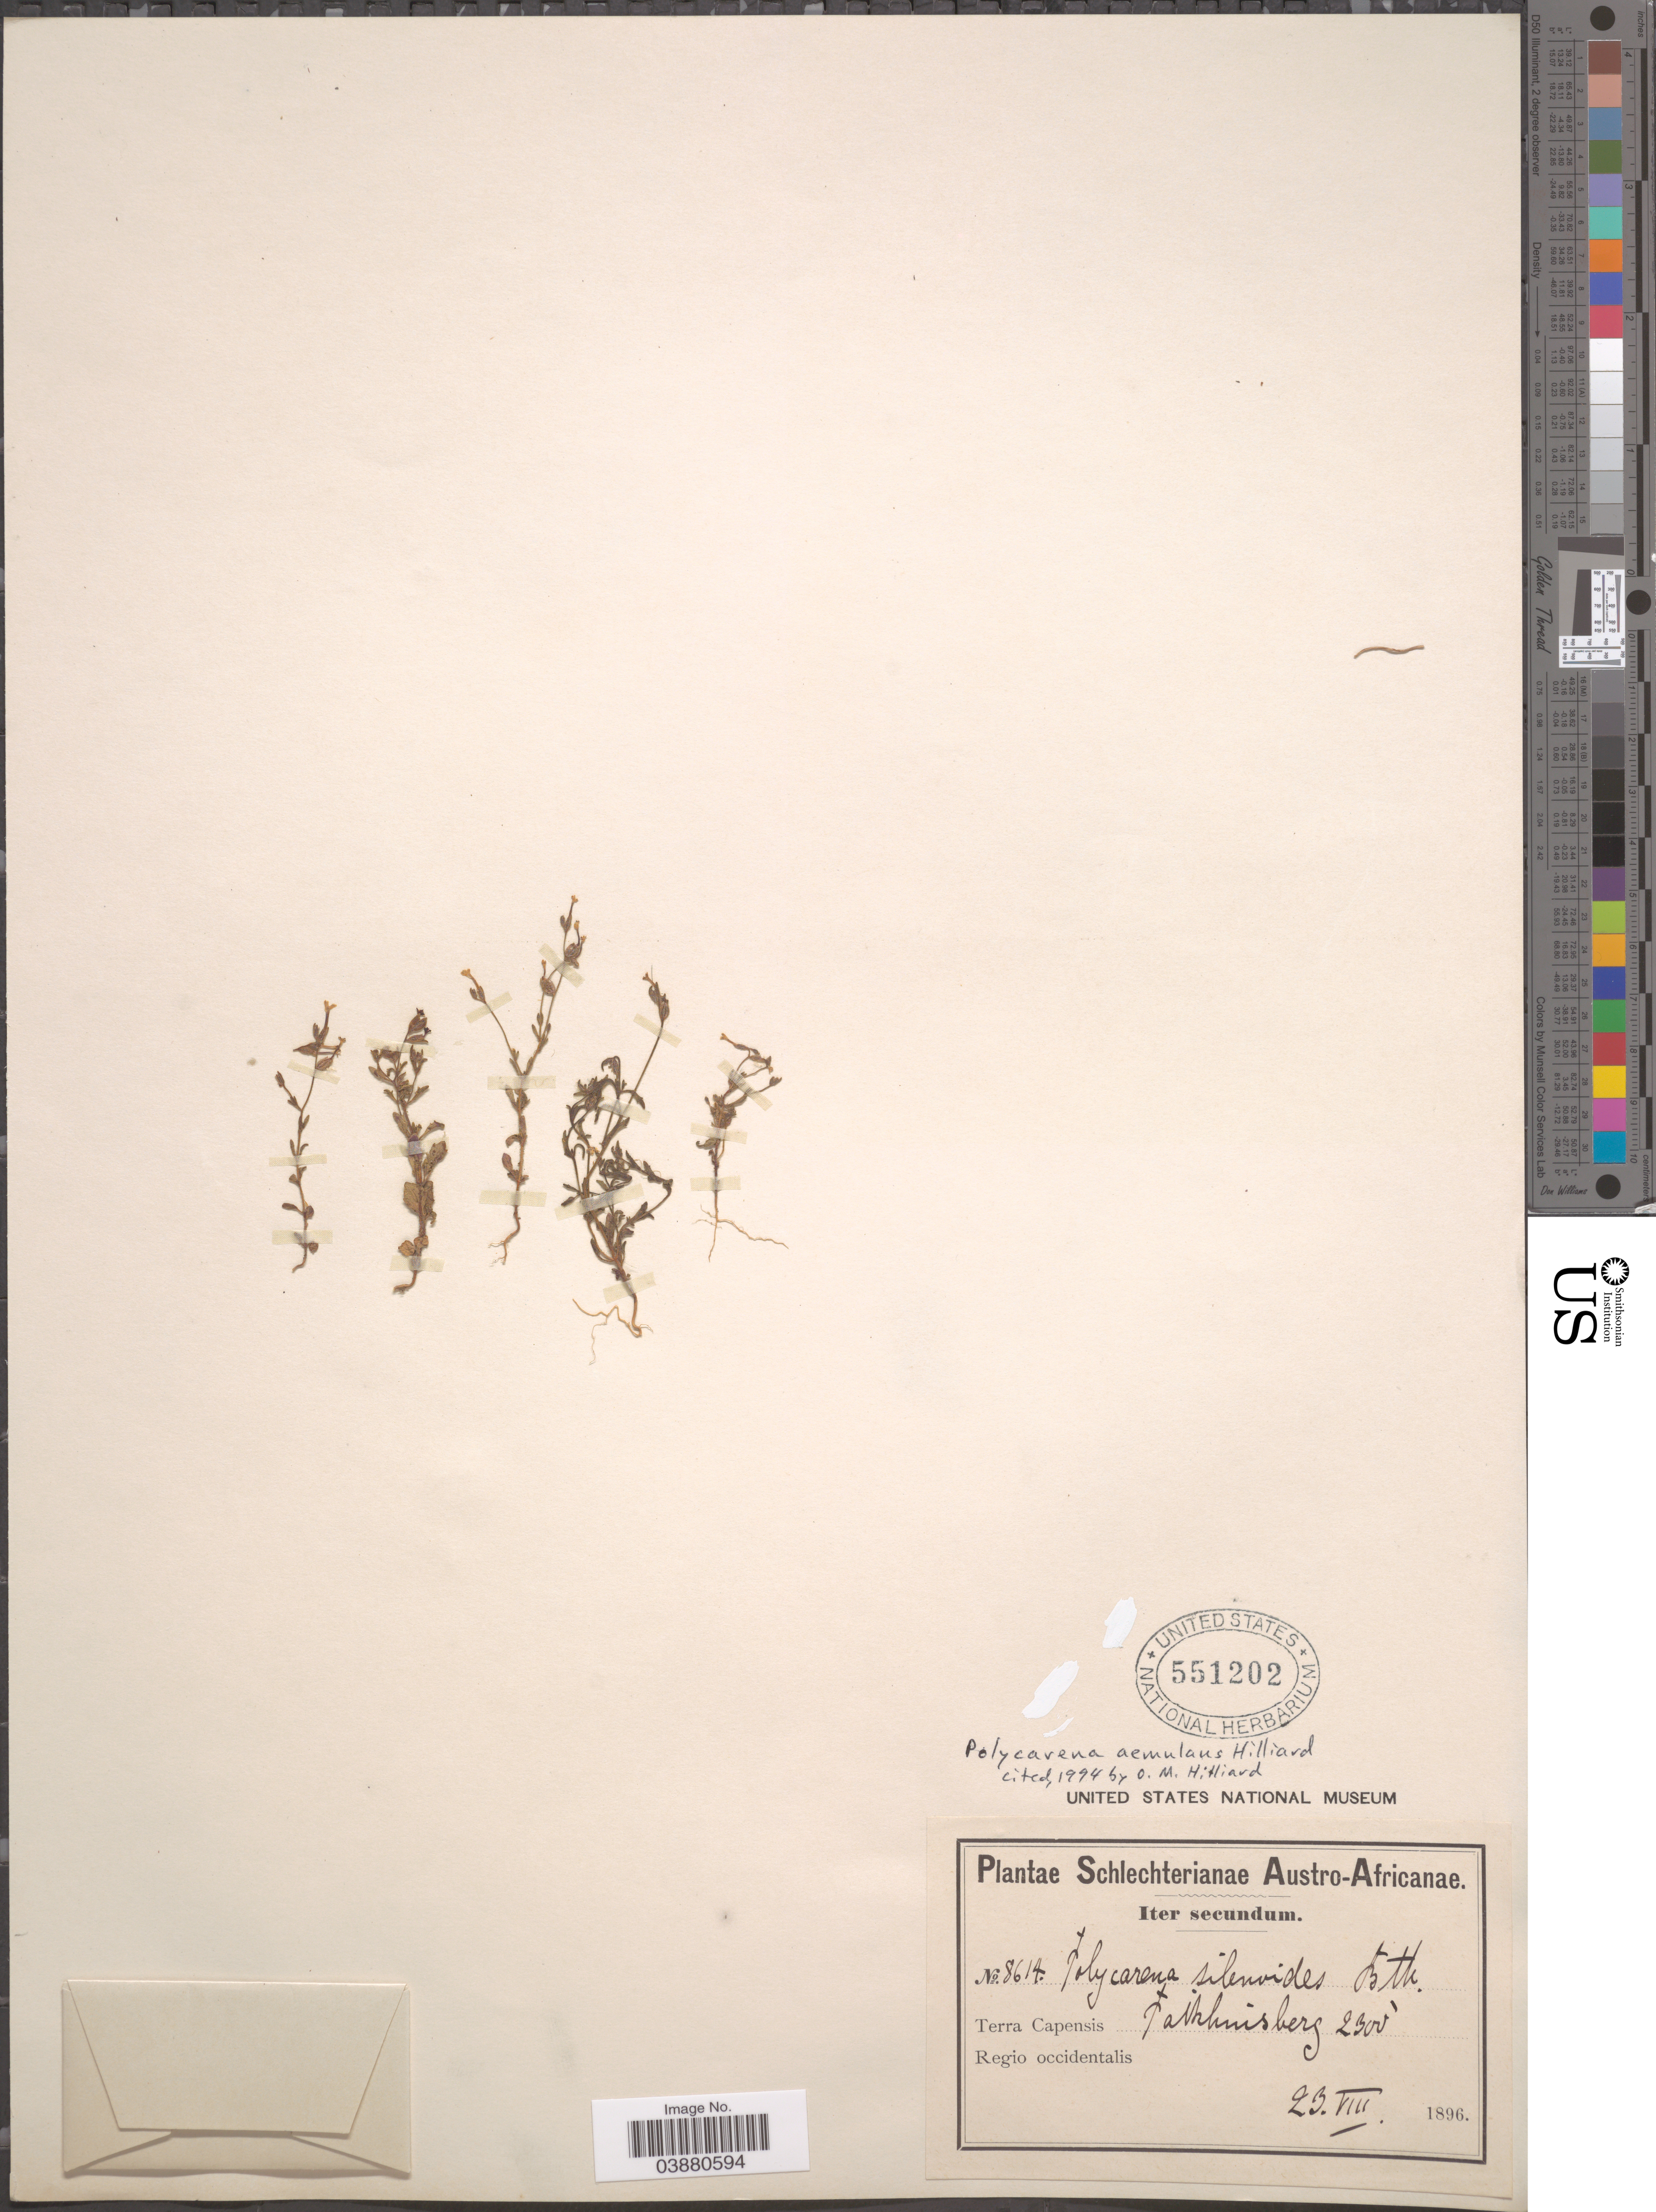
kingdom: Plantae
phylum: Tracheophyta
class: Magnoliopsida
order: Lamiales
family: Scrophulariaceae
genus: Polycarena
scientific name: Polycarena aemulans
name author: Hilliard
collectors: Schlechter, --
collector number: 8614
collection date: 1896-08-23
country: South Africa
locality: Austro-Africanae. Terra Capensis Packhuisberg. Regio occidentalis.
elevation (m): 701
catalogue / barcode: US 551202